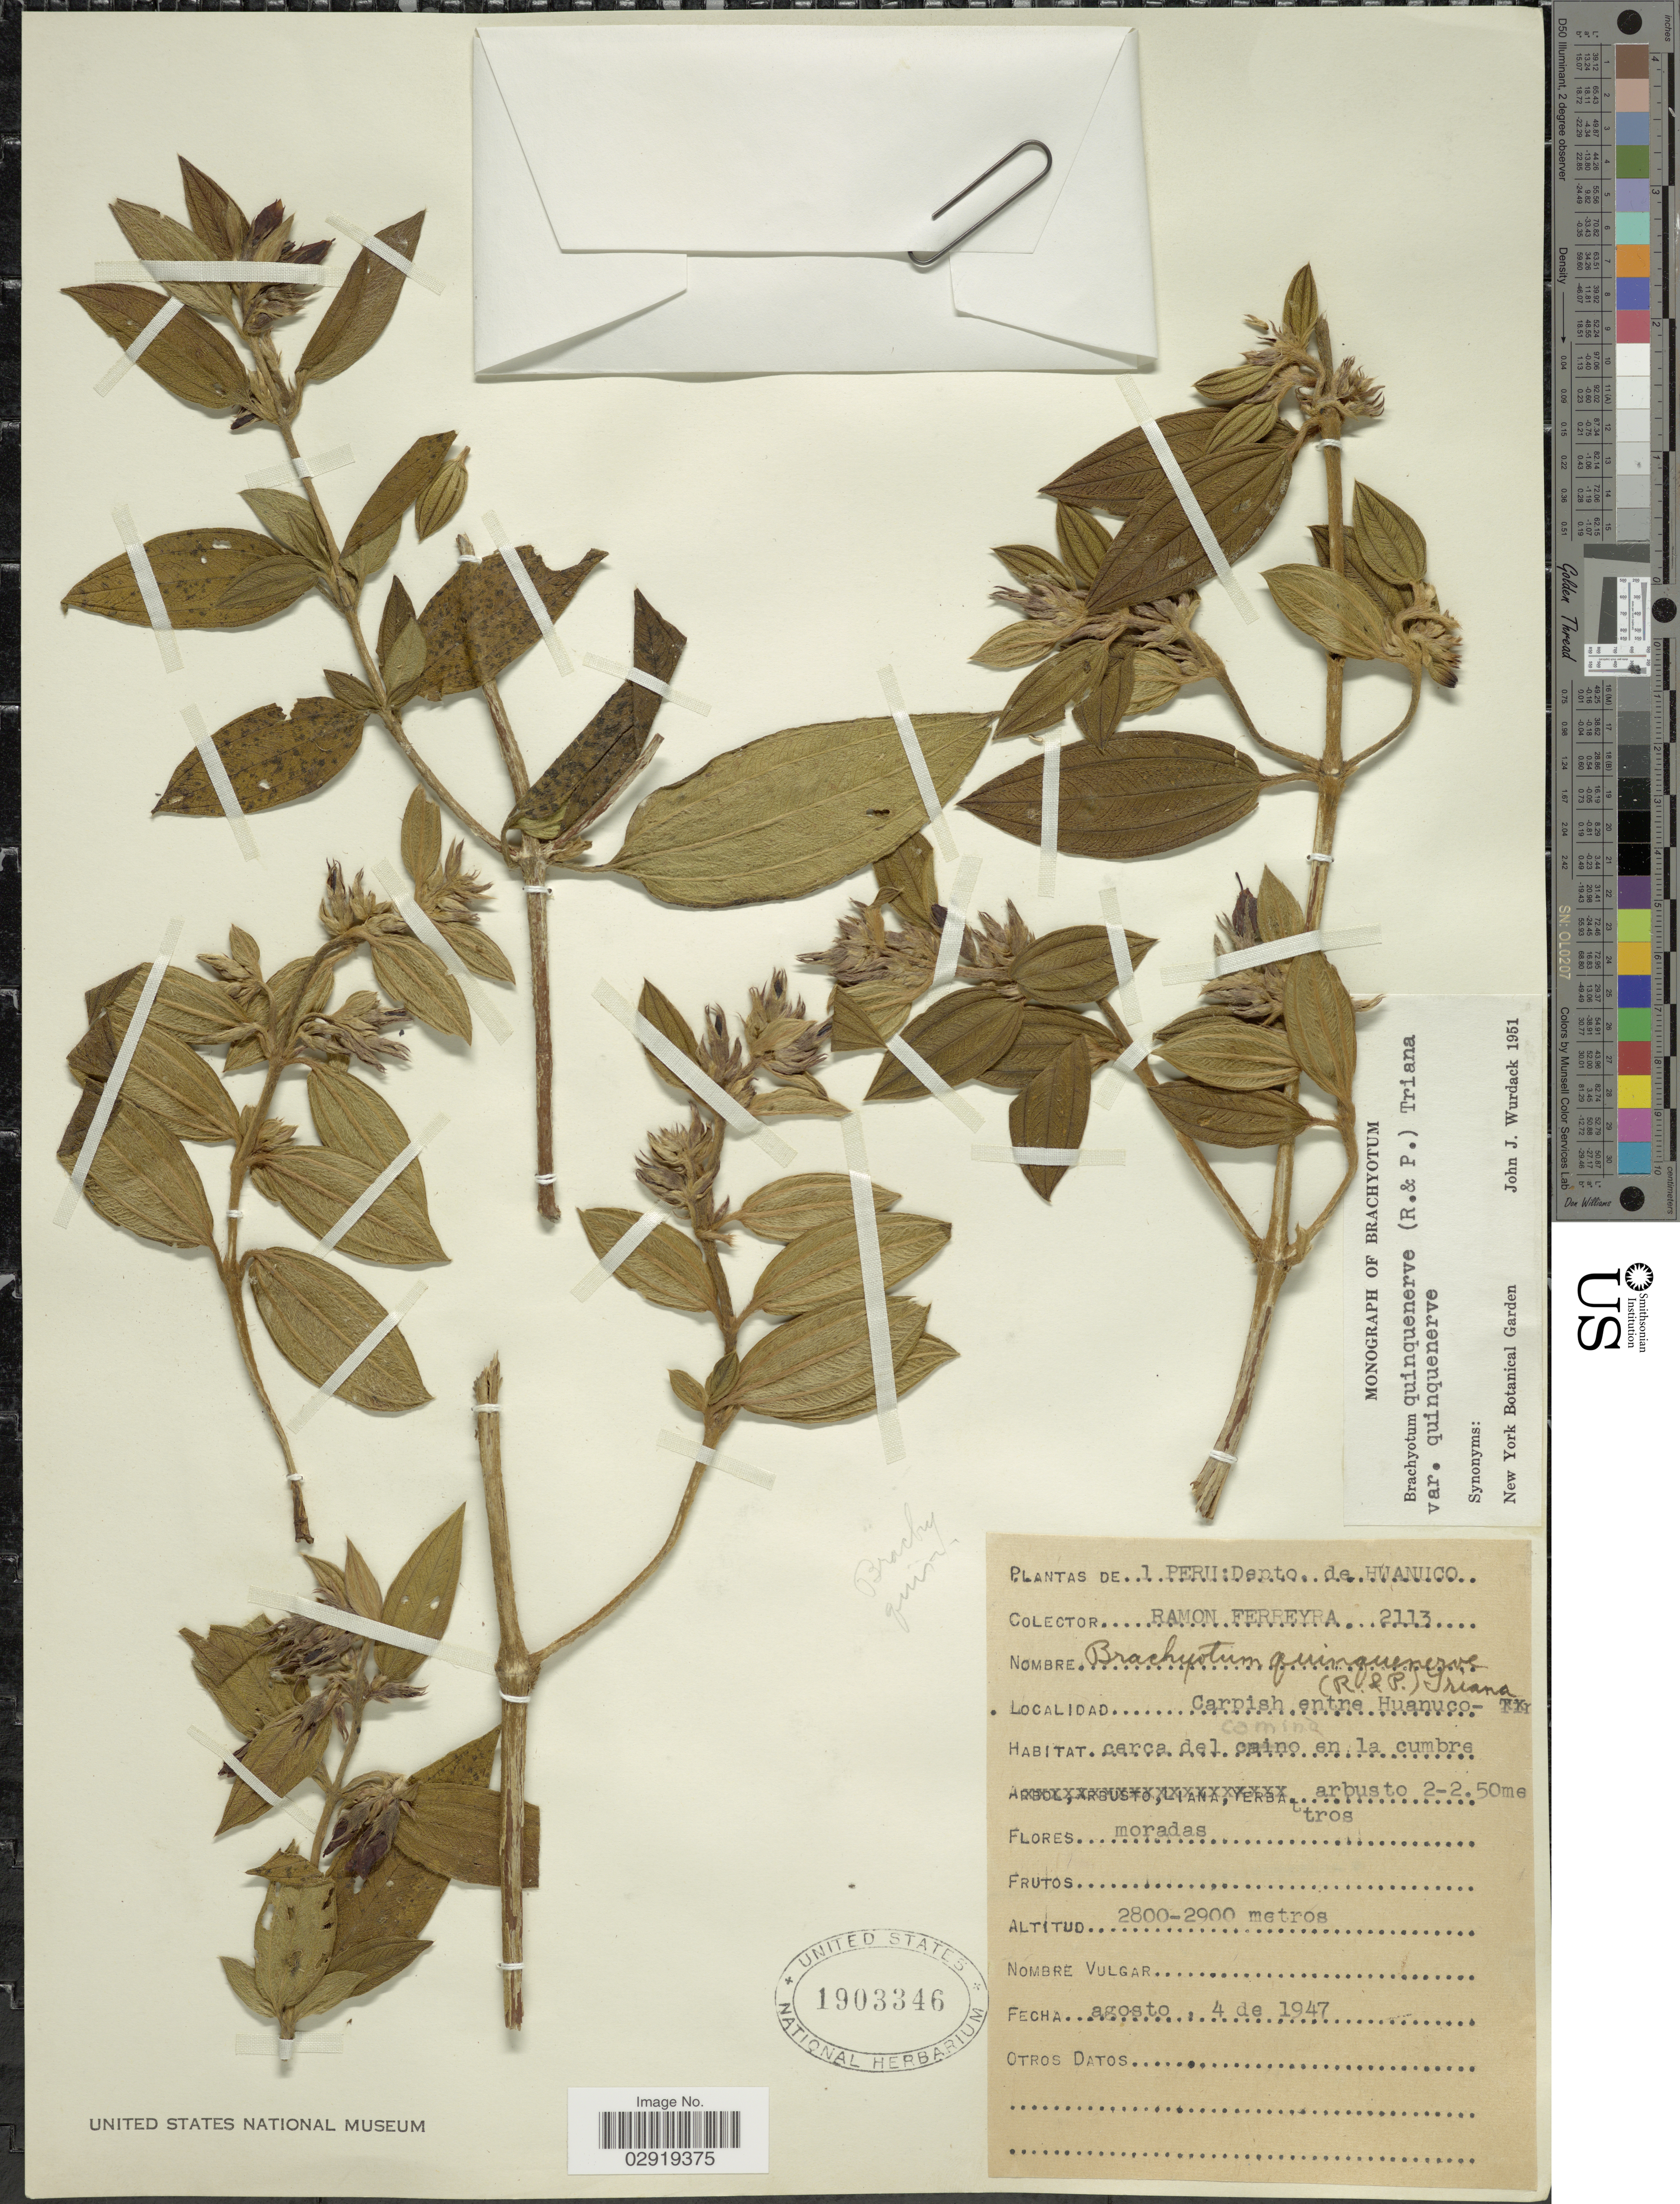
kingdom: Plantae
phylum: Tracheophyta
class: Magnoliopsida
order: Myrtales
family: Melastomataceae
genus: Brachyotum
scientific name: Brachyotum quinquenerve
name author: (Ruiz & Pav.) Triana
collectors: R. A. Ferreyra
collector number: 2113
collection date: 1947-08-04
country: Peru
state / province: Huánuco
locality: Depto. de Huanuco. Carpish entre Huanuco-Camino.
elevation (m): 2800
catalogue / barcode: US 1903346